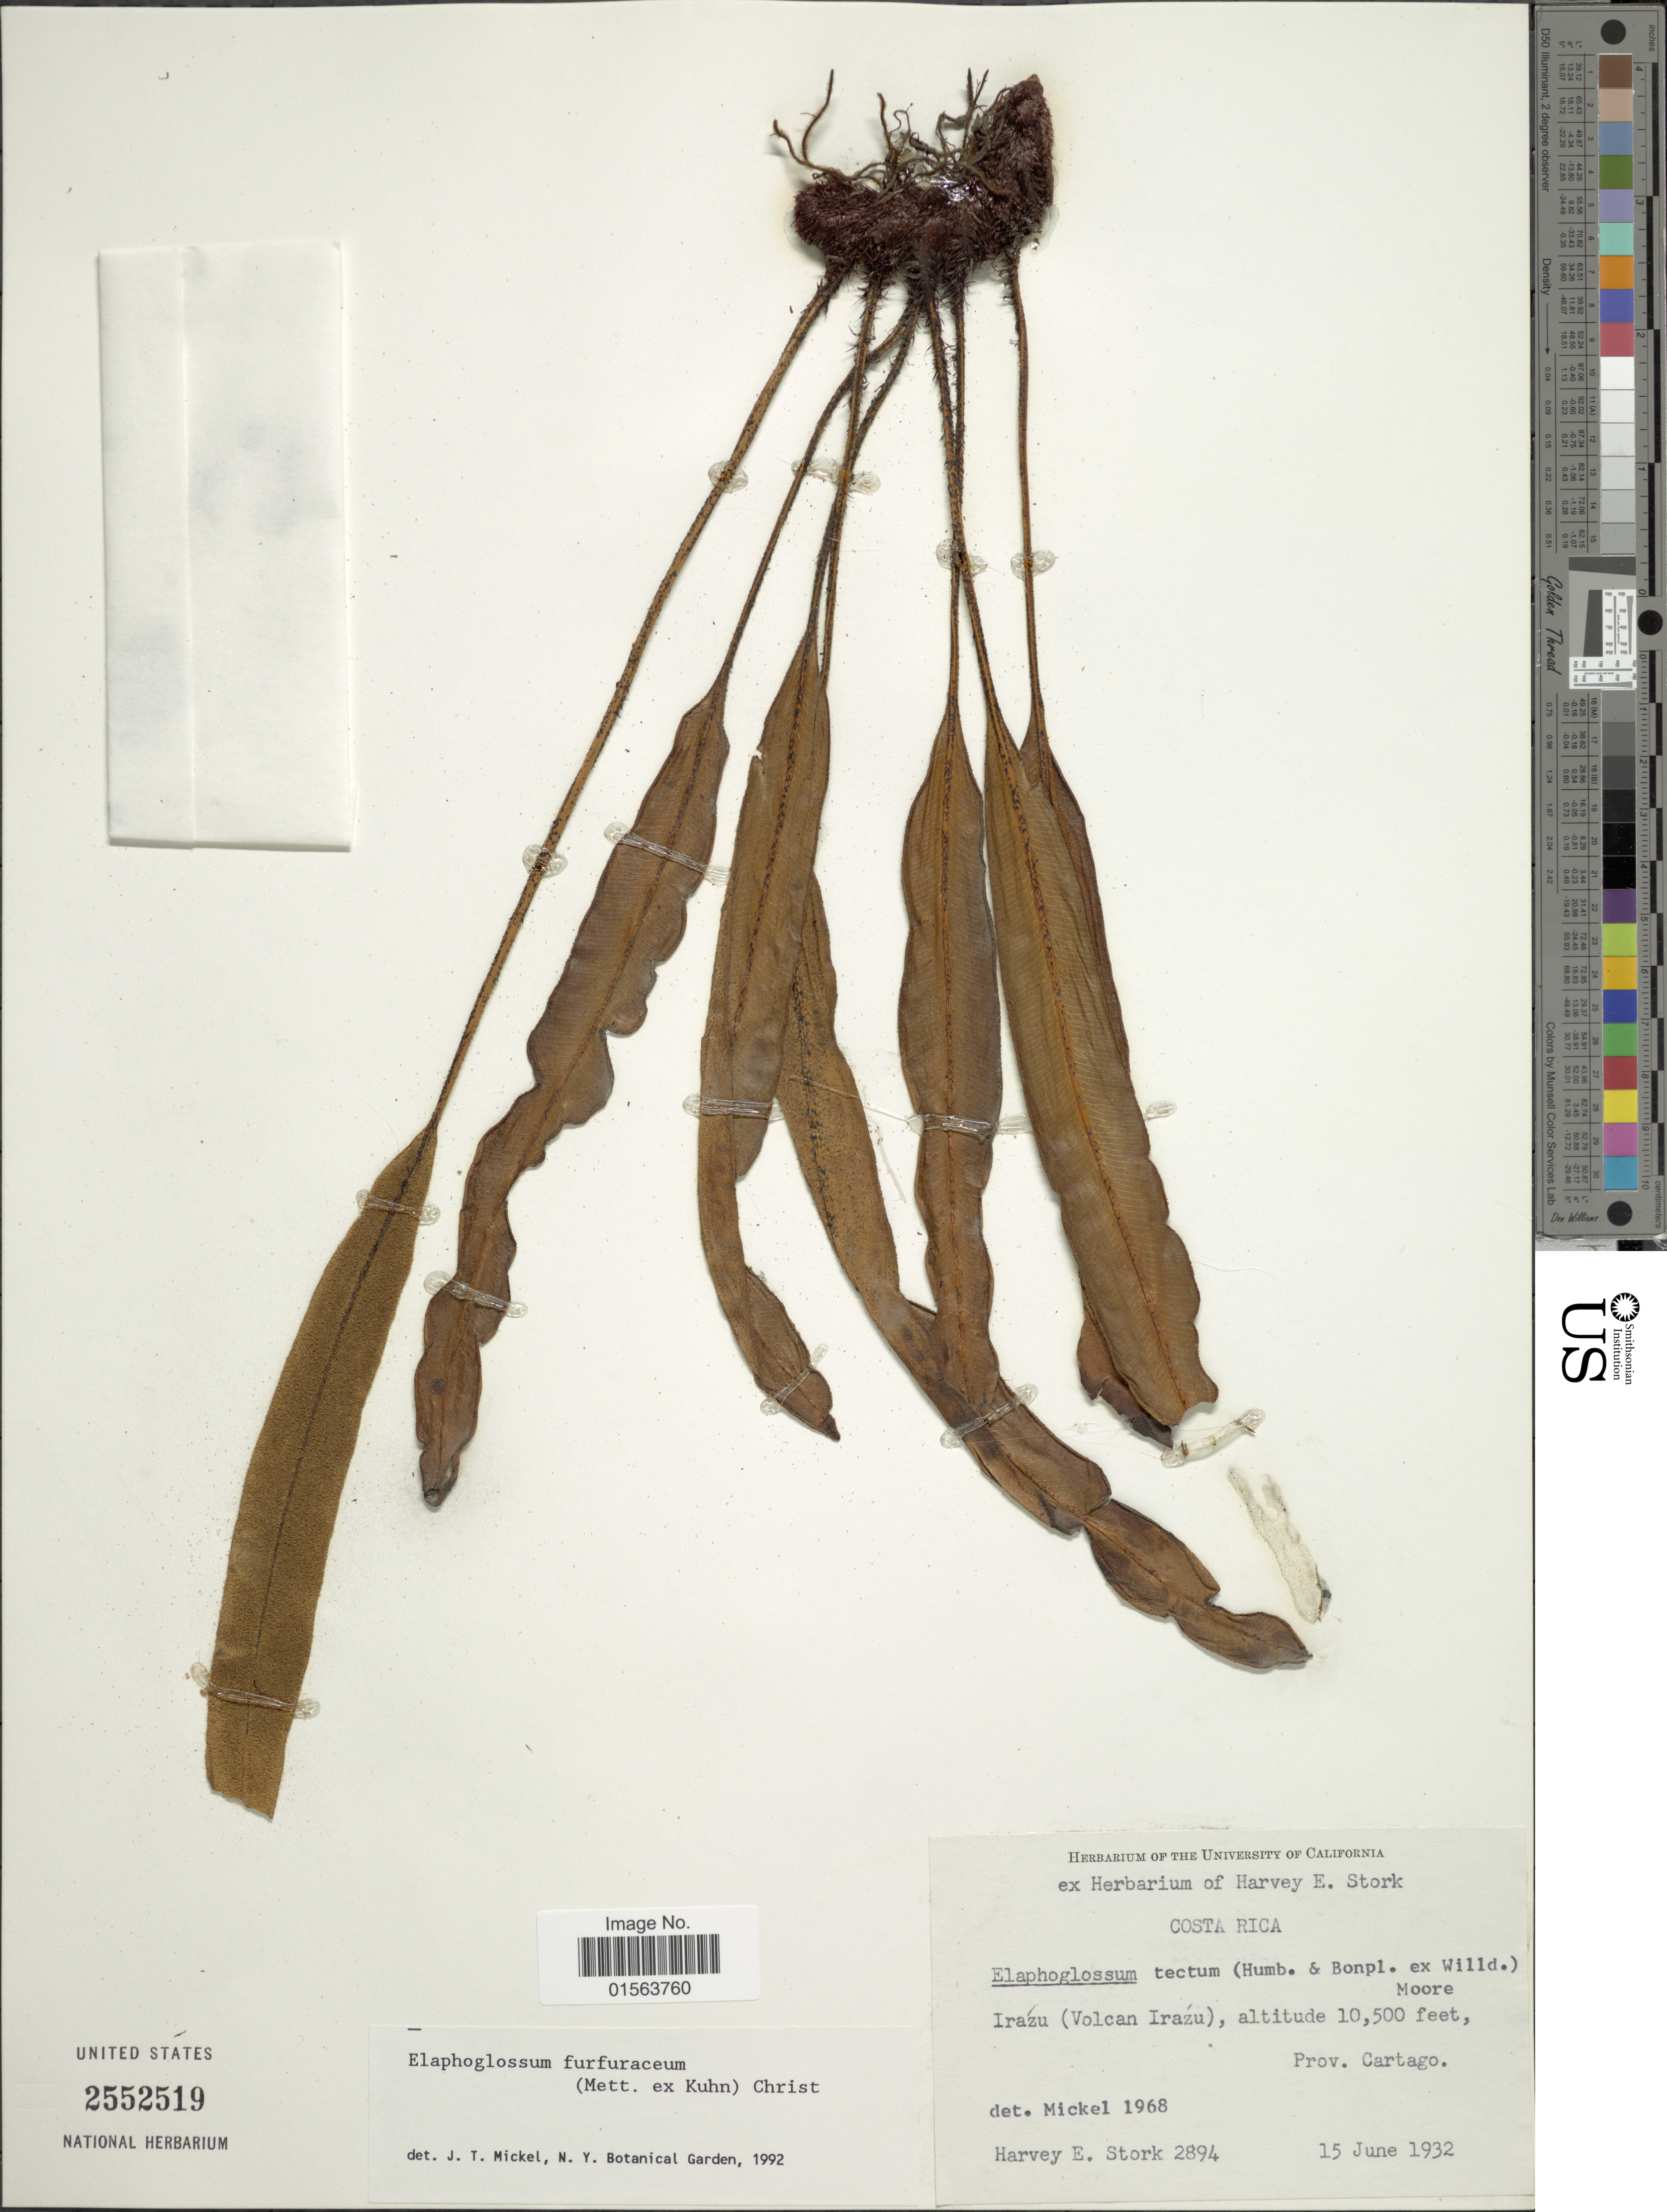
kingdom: Plantae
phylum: Tracheophyta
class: Polypodiopsida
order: Polypodiales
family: Dryopteridaceae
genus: Elaphoglossum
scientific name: Elaphoglossum furfuraceum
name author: (Mett. ex Kuhn) Christ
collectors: H. E. Stork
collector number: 5894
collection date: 1932-06-15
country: Costa Rica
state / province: Cartago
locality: Irazu (Volcan Irazu), prov. Cartago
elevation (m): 3200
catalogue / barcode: US 2552519